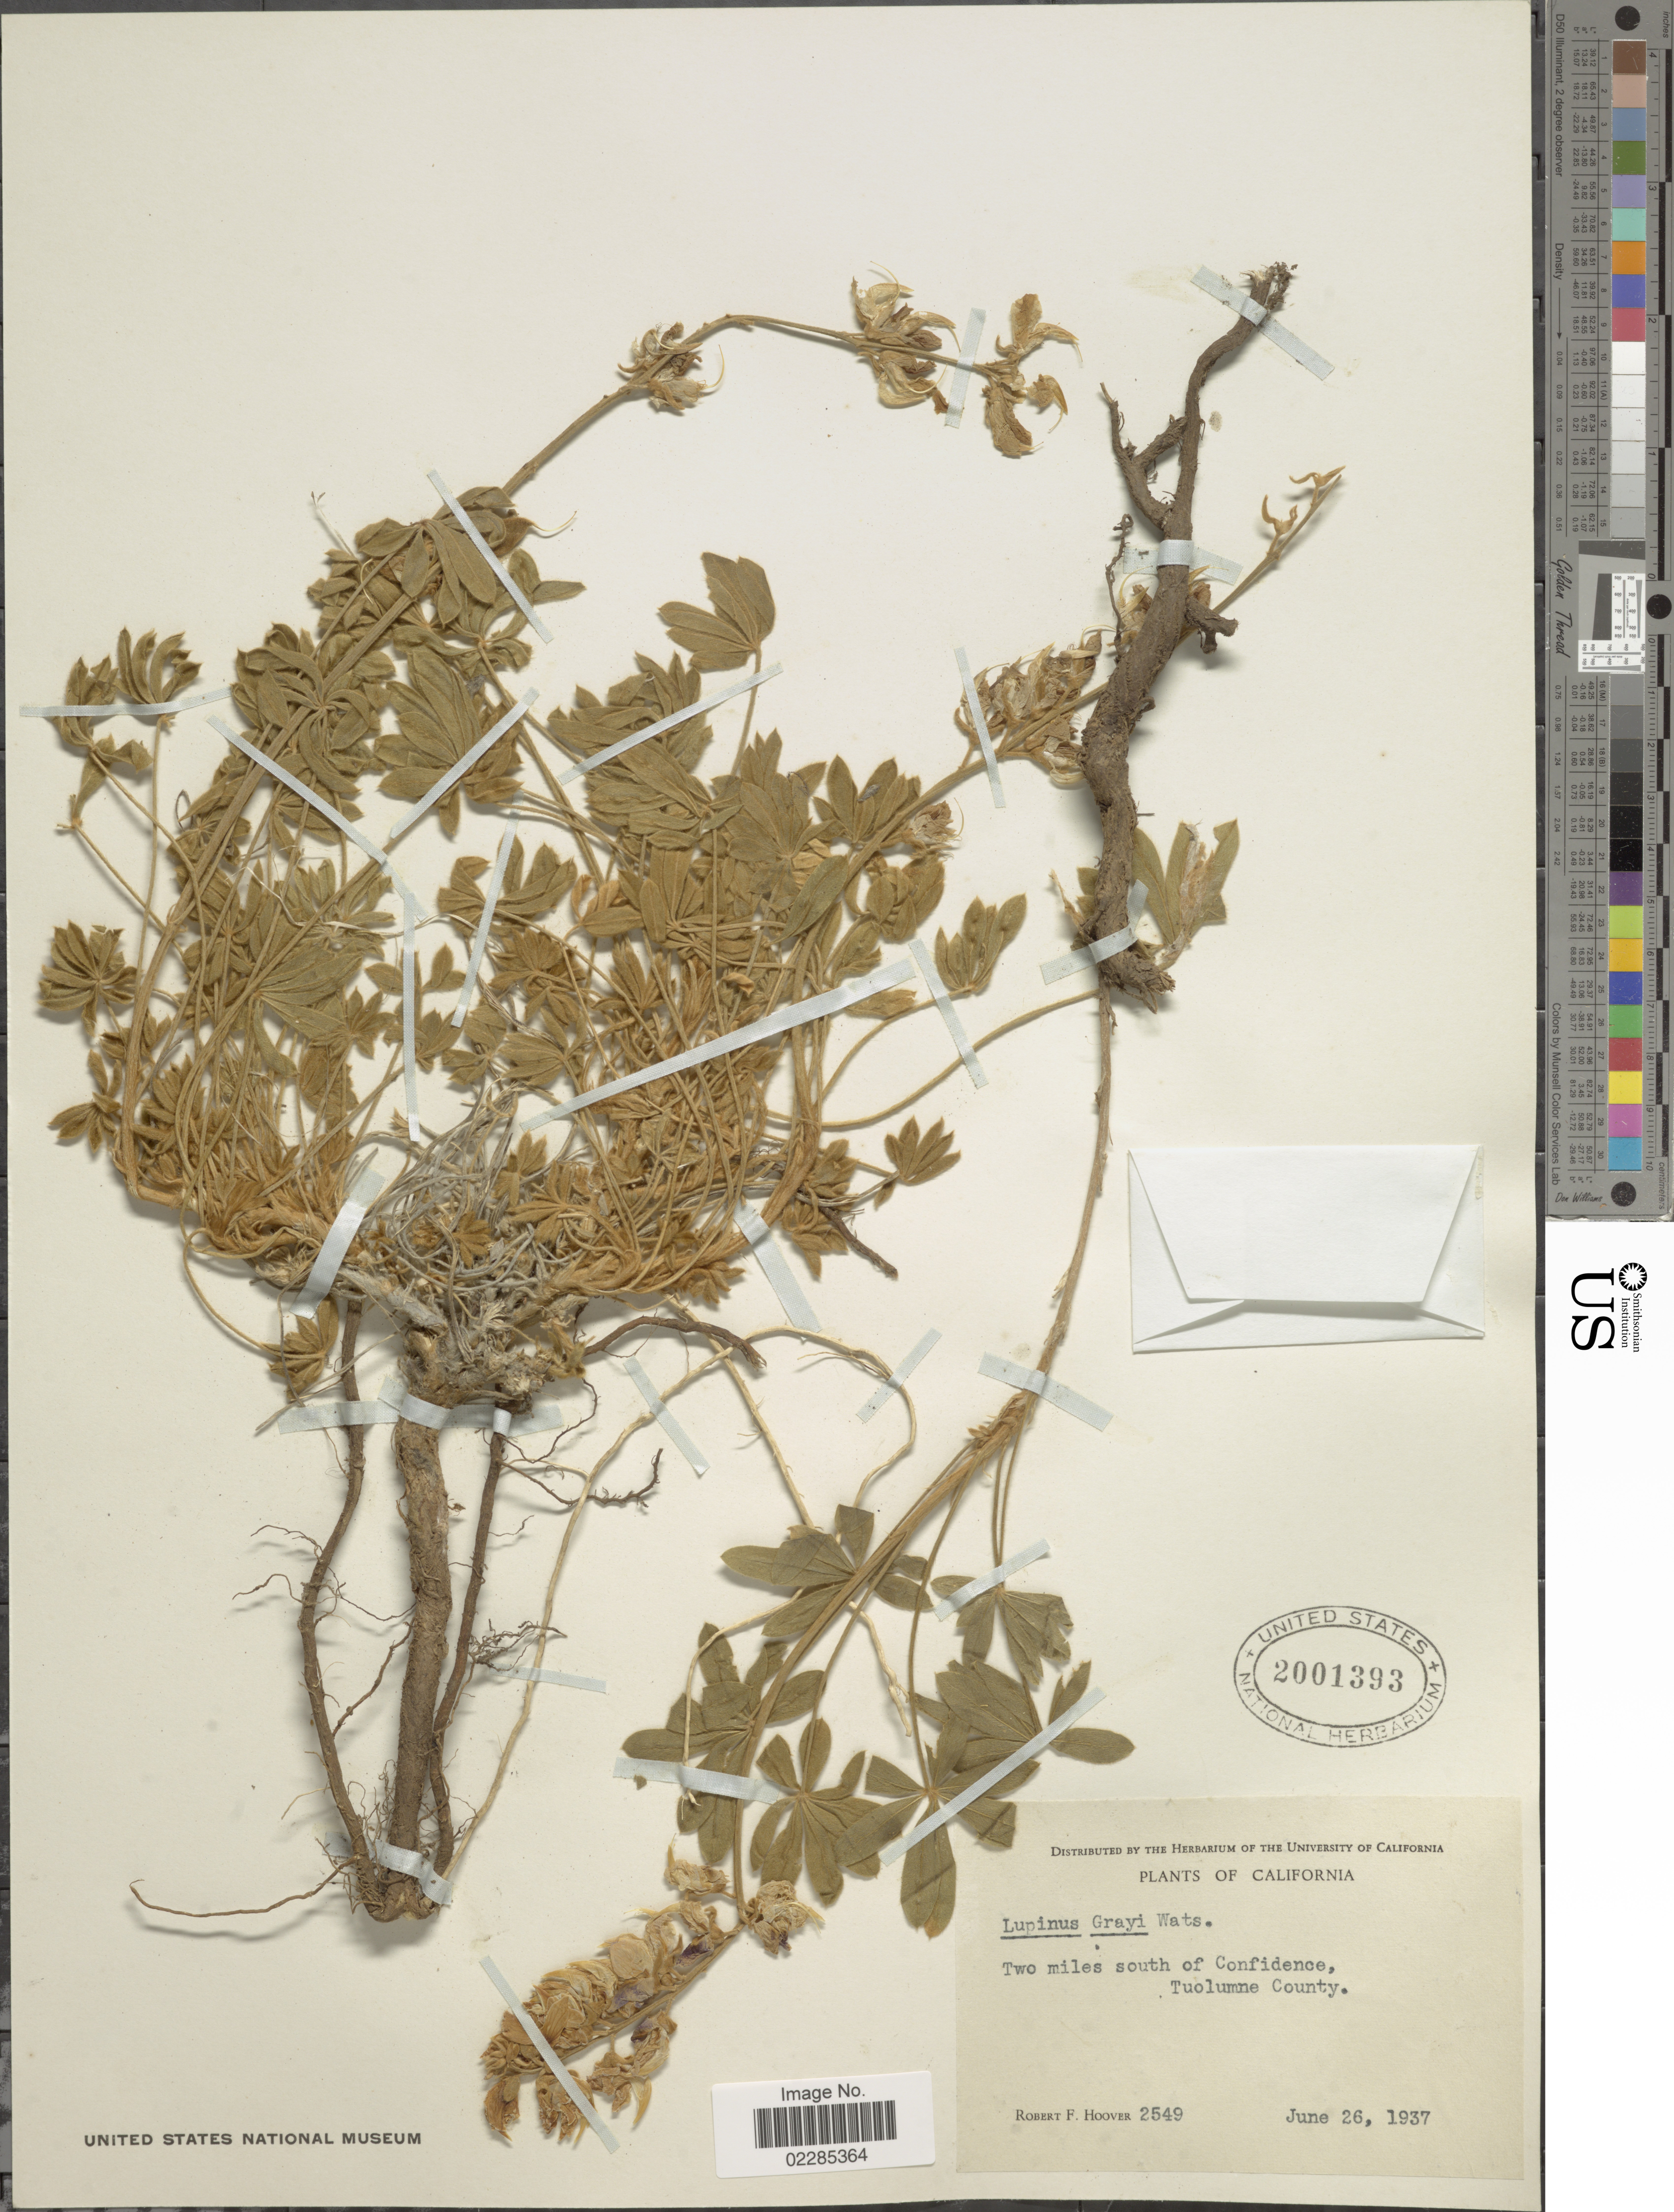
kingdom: Plantae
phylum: Tracheophyta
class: Magnoliopsida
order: Fabales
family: Fabaceae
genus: Lupinus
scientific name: Lupinus grayi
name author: S. Watson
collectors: R. F. Hoover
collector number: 2549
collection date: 1937-06-26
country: United States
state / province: California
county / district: Tuolumne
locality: Two miles south of Confidence, Tuolumne County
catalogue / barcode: US 2001393